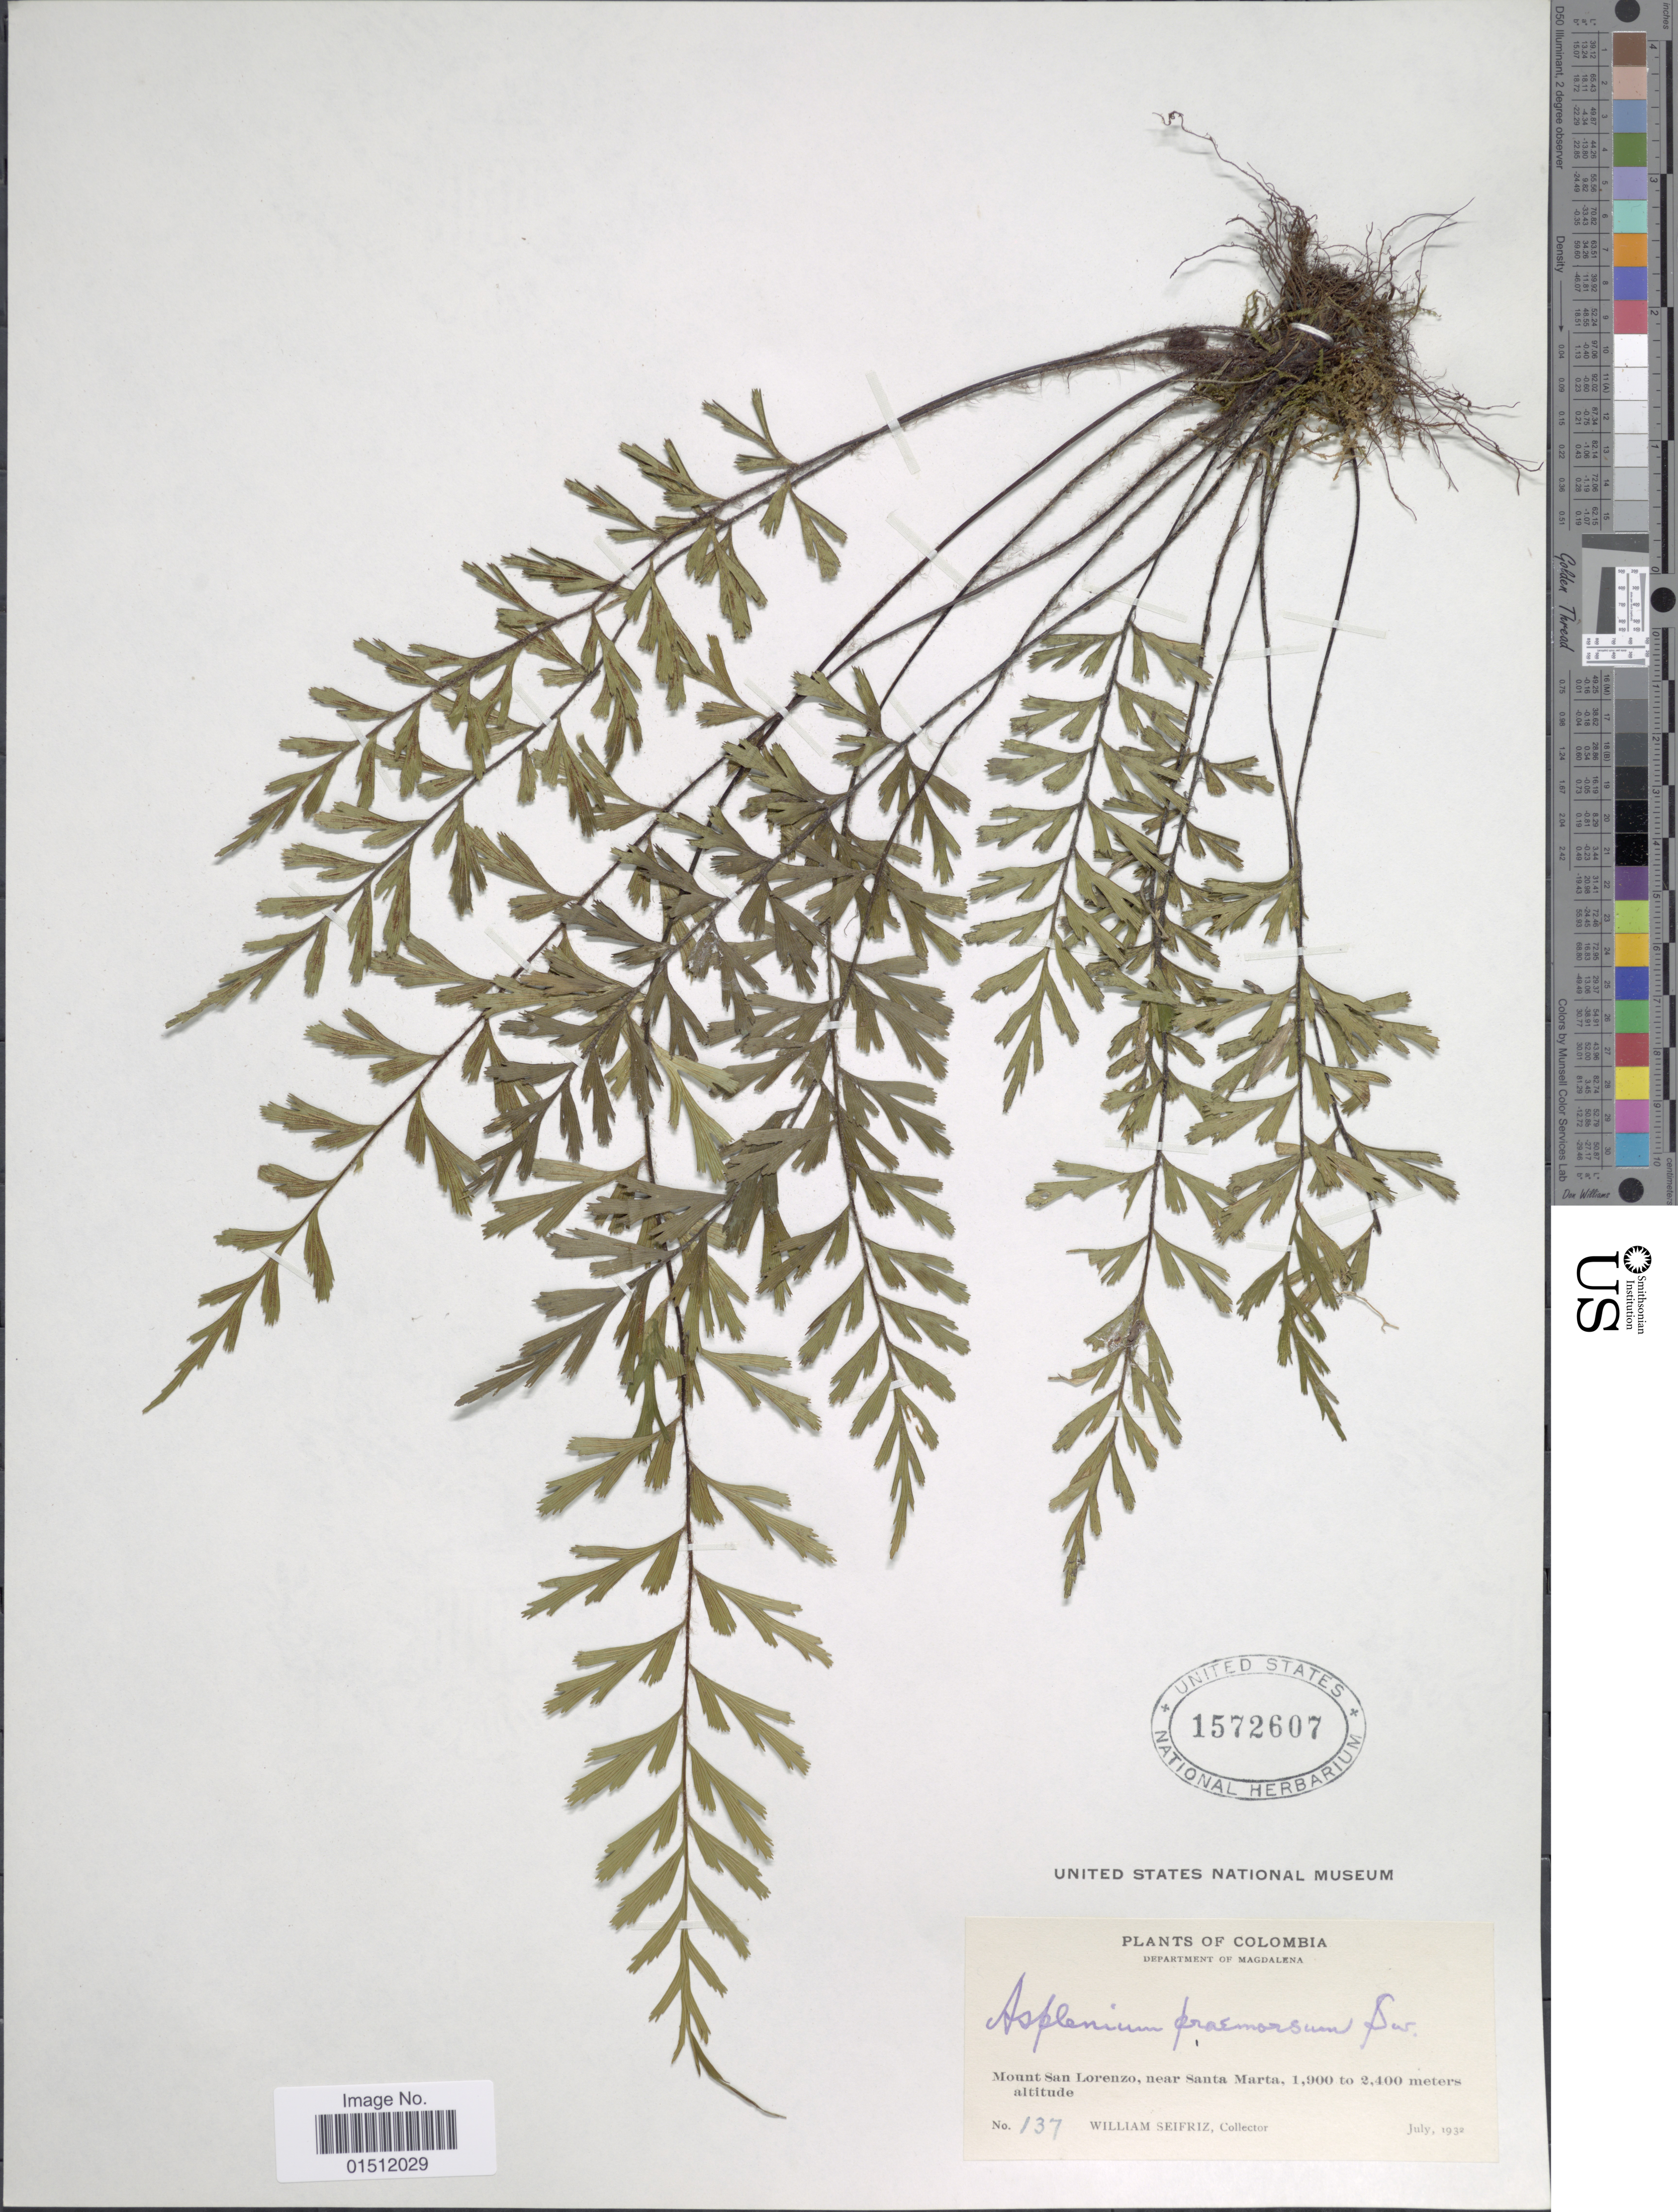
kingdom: Plantae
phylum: Tracheophyta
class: Polypodiopsida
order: Polypodiales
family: Aspleniaceae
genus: Asplenium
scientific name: Asplenium praemorsum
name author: Sw.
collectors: W. Seifriz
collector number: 137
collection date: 1932-07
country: Colombia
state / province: Magdalena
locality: Mount San Lorenzo, near Santa Marta.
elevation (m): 1900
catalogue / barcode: US 1572607